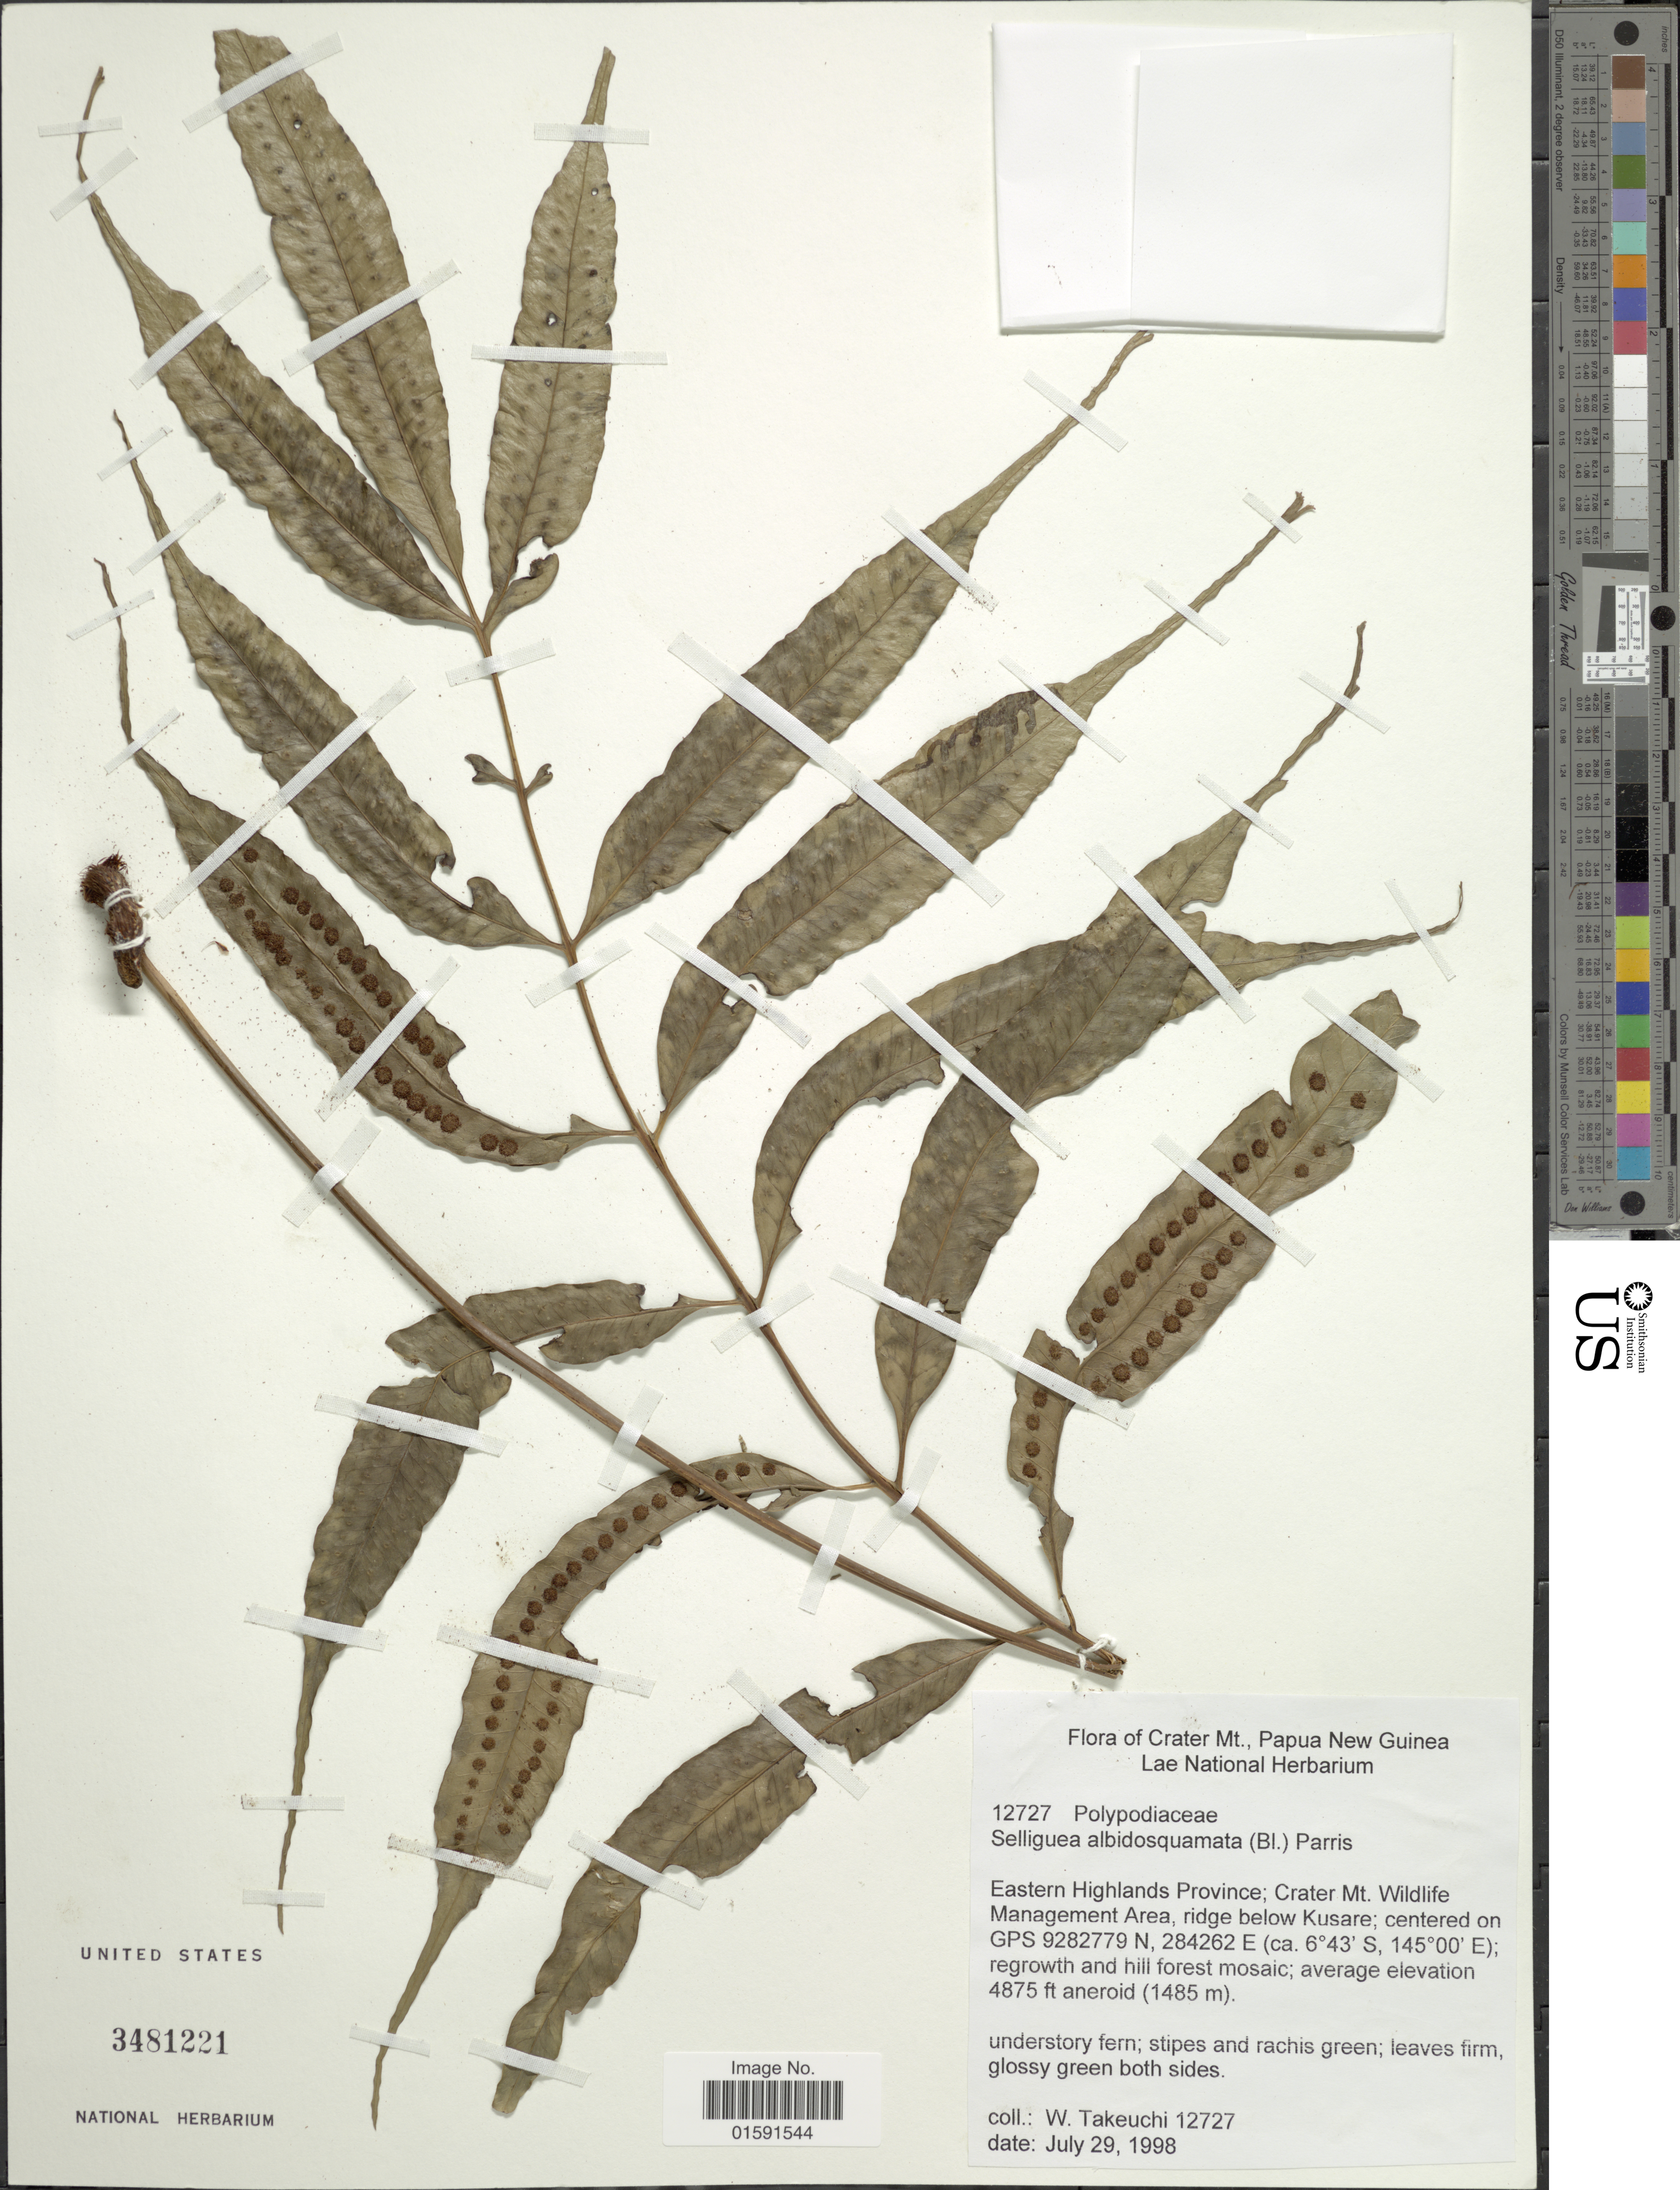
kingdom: Plantae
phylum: Tracheophyta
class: Polypodiopsida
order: Polypodiales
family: Polypodiaceae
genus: Selliguea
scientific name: Selliguea albidosquamata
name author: (Blume) Parris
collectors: W. Takeuchi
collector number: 12727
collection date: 1998-07-29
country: Papua New Guinea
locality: Eastern Highlands Province: Crater Mt. Wildlife Management Area, ridge below Kusare. GPS 9282779 N, 284262 E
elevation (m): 1486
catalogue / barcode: US 3481221